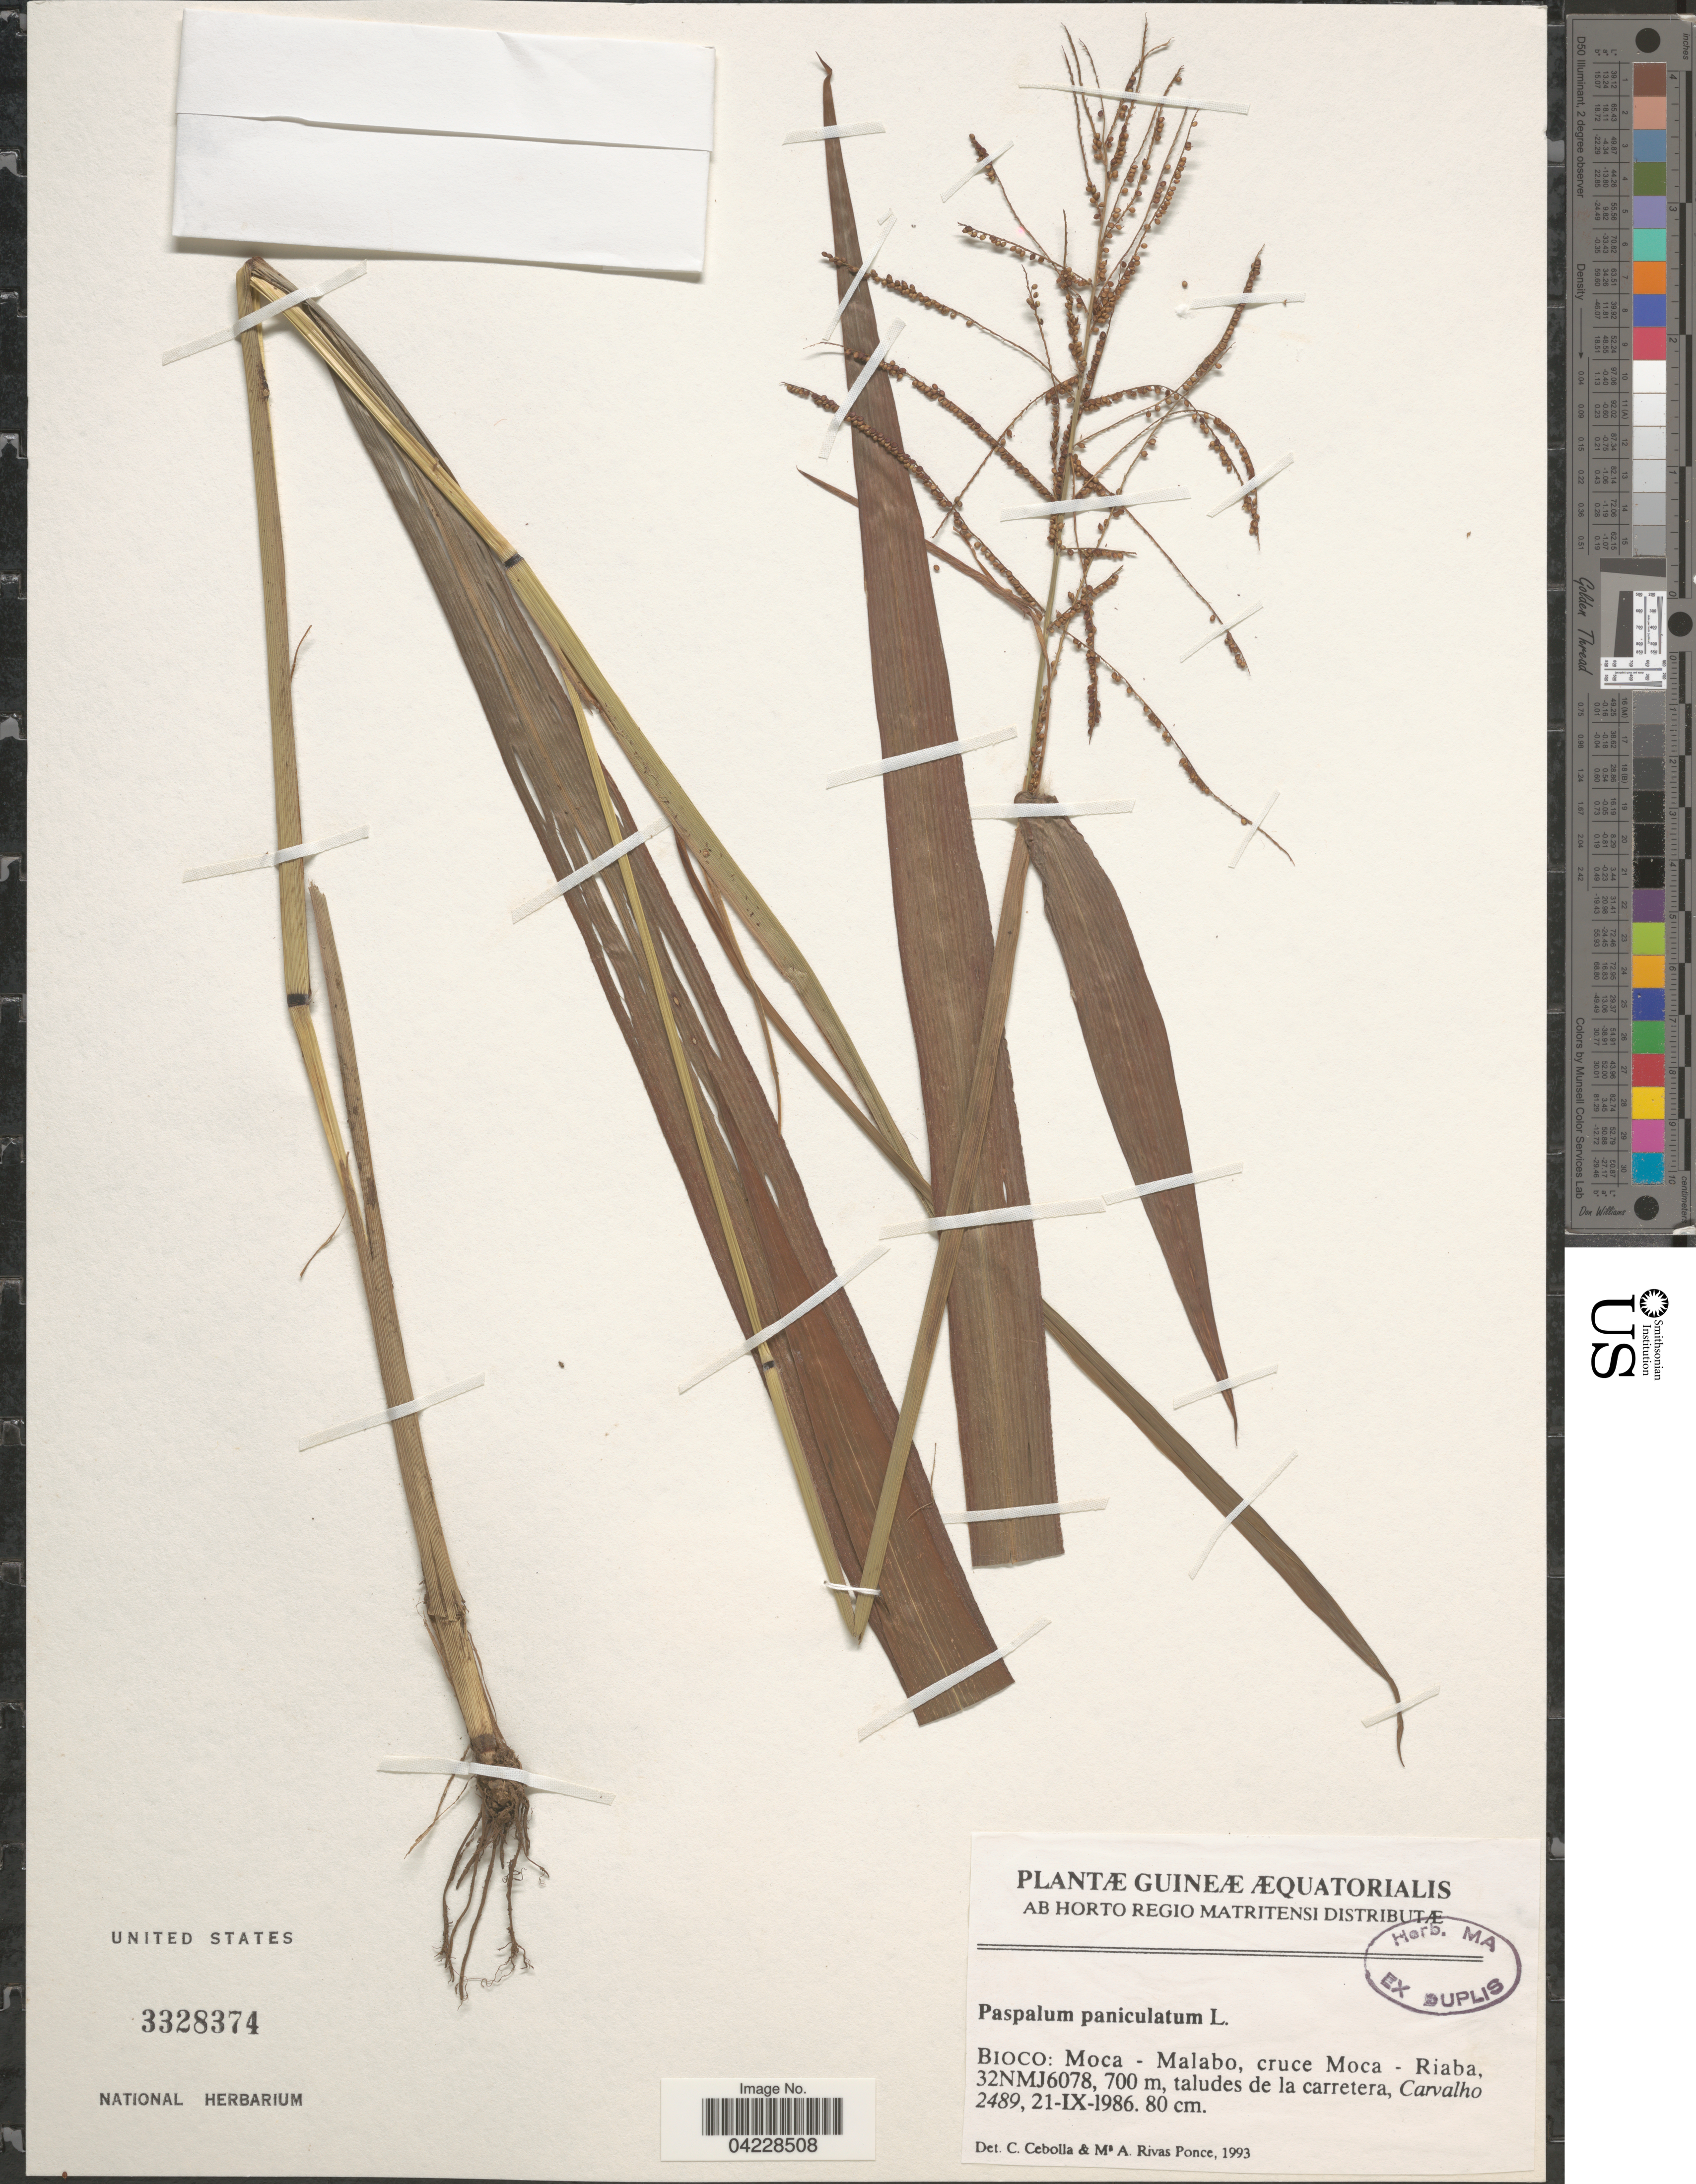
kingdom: Plantae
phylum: Tracheophyta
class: Liliopsida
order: Poales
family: Poaceae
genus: Paspalum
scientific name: Paspalum paniculatum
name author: L.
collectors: Carvalho, --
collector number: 2489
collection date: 1986-09-21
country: Equatorial Guinea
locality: Guineæ Æquatorialis. Bioco: Moca - Malabo, cruce Moca - Riaba, 32NMJ6078.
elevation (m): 700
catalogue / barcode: US 3328374